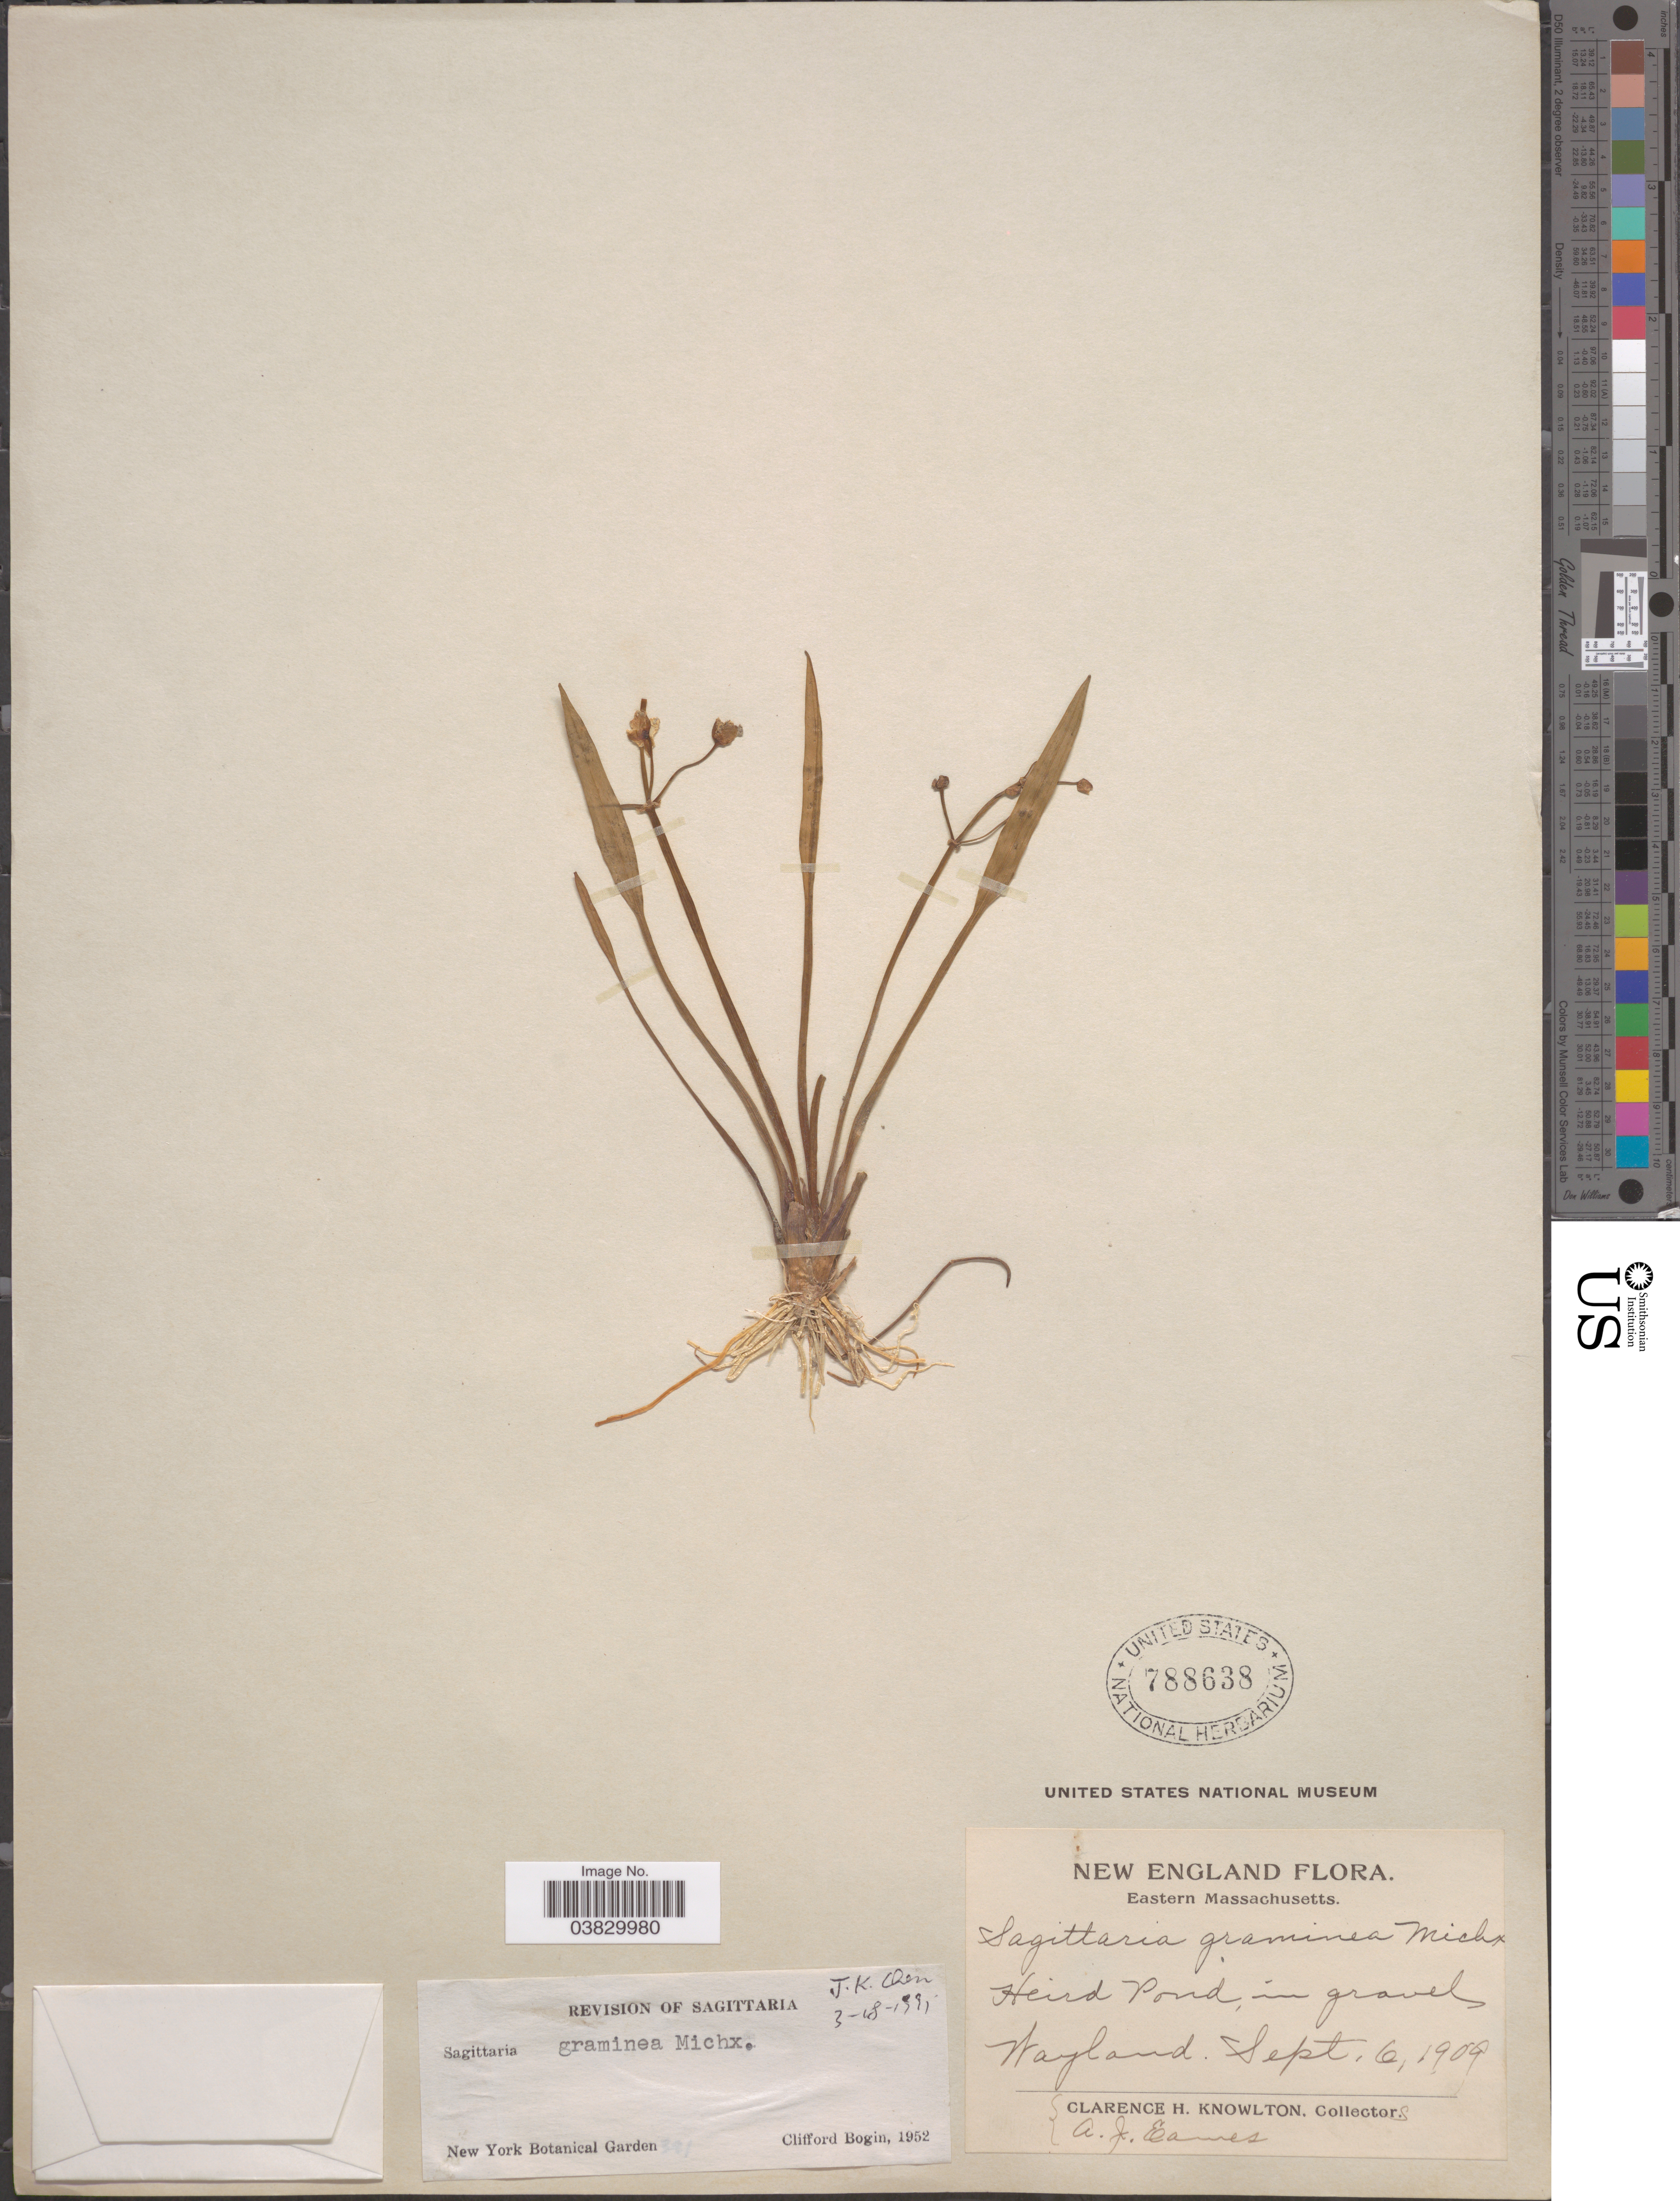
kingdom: Plantae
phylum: Tracheophyta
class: Liliopsida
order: Alismatales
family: Alismataceae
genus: Sagittaria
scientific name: Sagittaria graminea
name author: Michx.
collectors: C. H. Knowlton & A. J. Eames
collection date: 1909-09-06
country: United States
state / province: Massachusetts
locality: New England. Eastern Massachusetts. Heird Pond, in gravel Wayland.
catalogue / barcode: US 788638